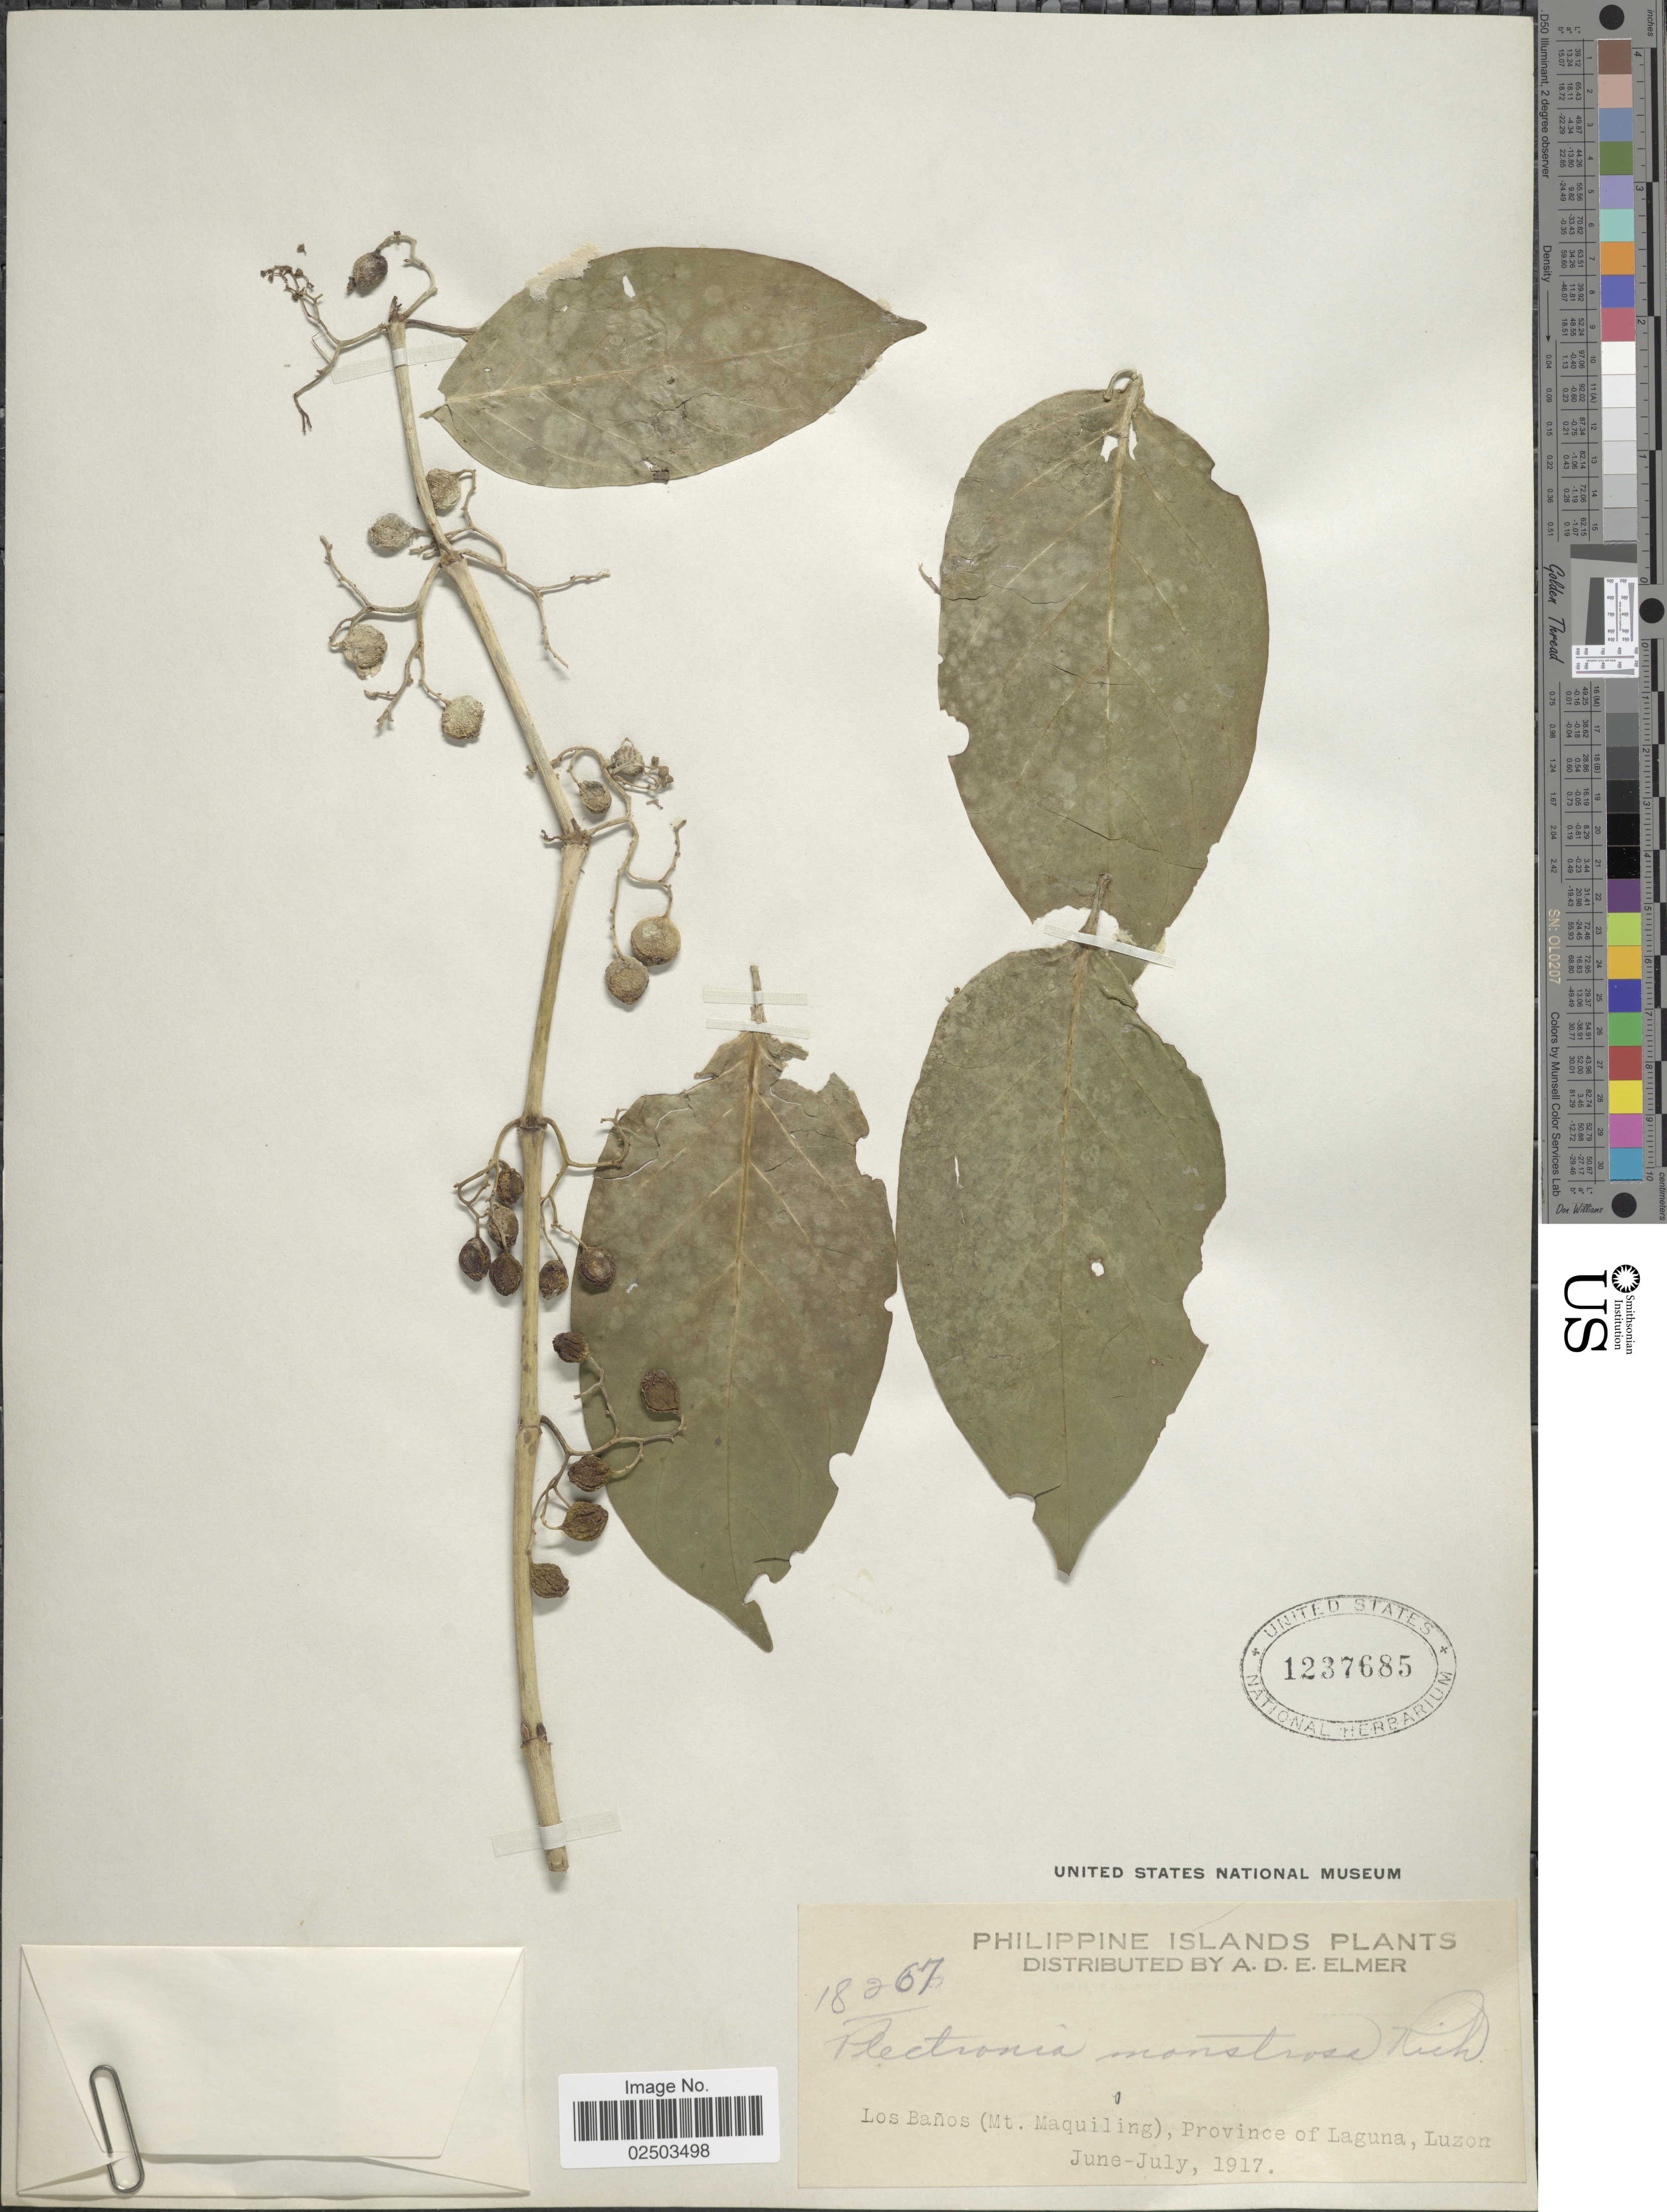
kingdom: Plantae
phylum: Tracheophyta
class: Magnoliopsida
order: Gentianales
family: Rubiaceae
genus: Canthium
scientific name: Canthium monstrosum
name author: (A. Rich.) Merr.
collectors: A. D. E. Elmer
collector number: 18267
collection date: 1917-06/1917-07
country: Philippines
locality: Philippine Islands, Los Banos (Mt. Maquilling), Province of Laguna, Luzon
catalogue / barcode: US 1237685